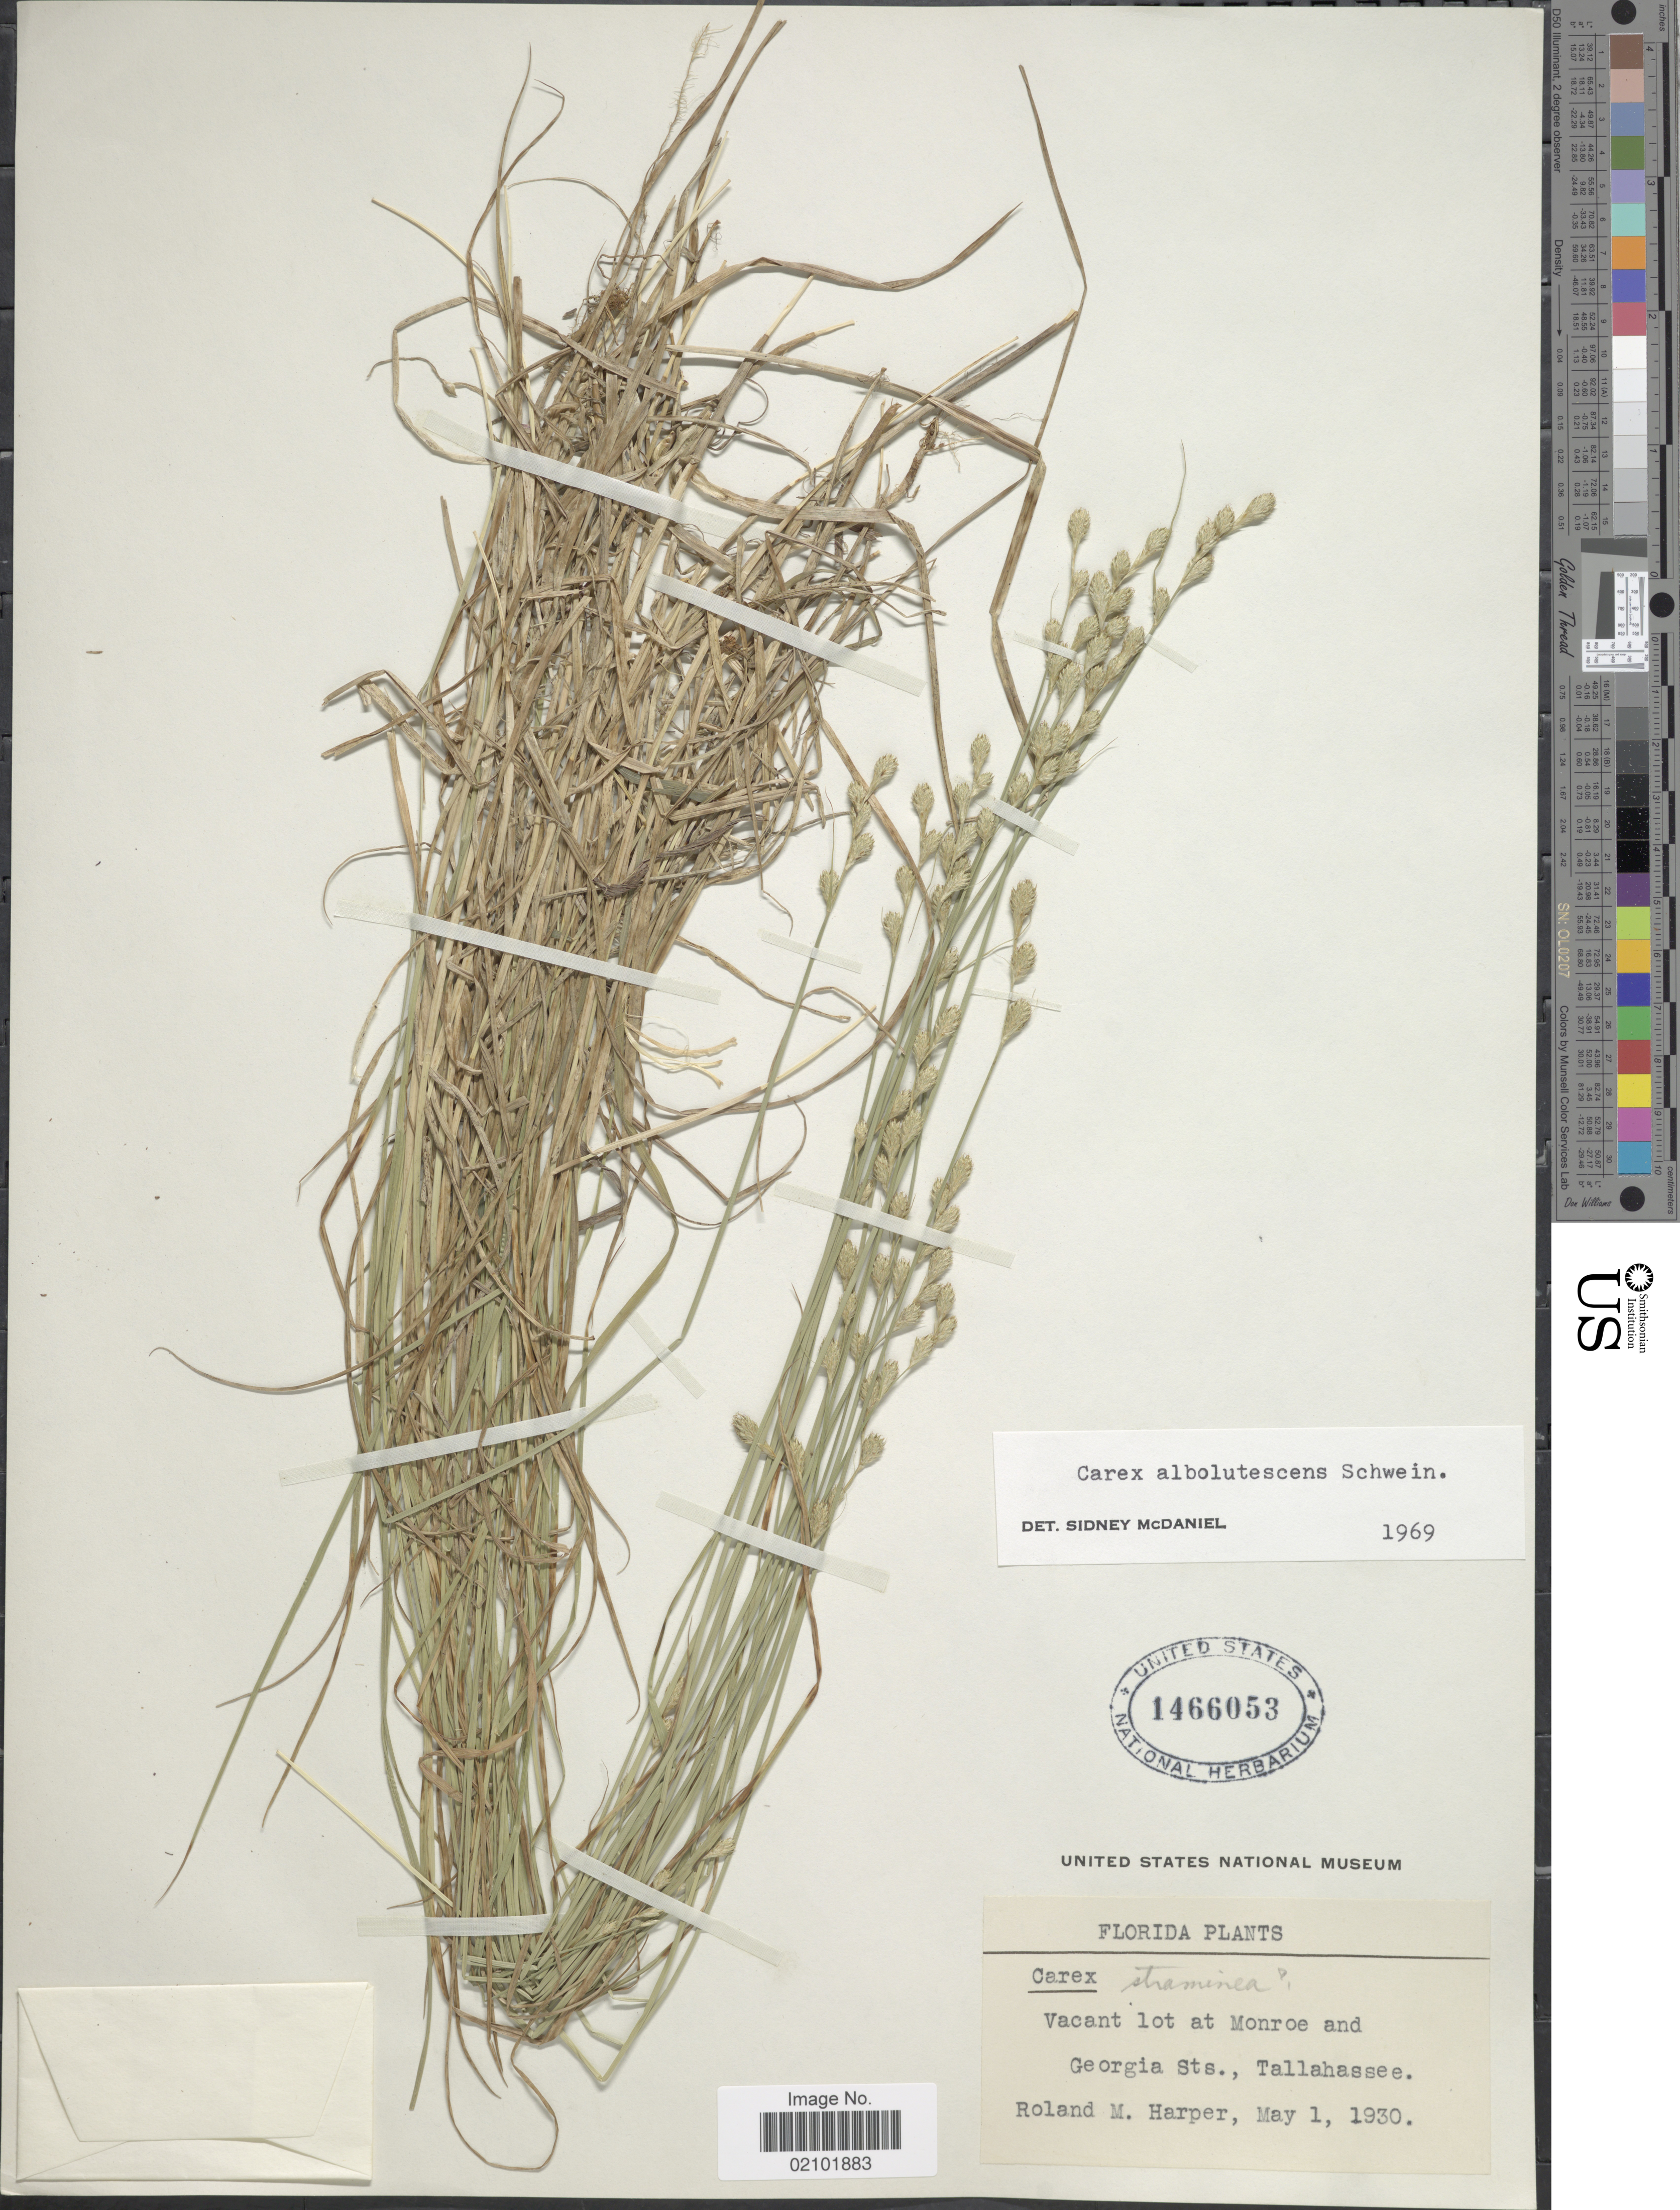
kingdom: Plantae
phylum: Tracheophyta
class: Liliopsida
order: Poales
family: Cyperaceae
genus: Carex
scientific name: Carex albolutescens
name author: Schwein.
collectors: R. M. Harper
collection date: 1930-05-01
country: United States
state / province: Florida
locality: Vacant lot at Monroe and Georgia Sts., Tallahassee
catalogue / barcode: US 1466053